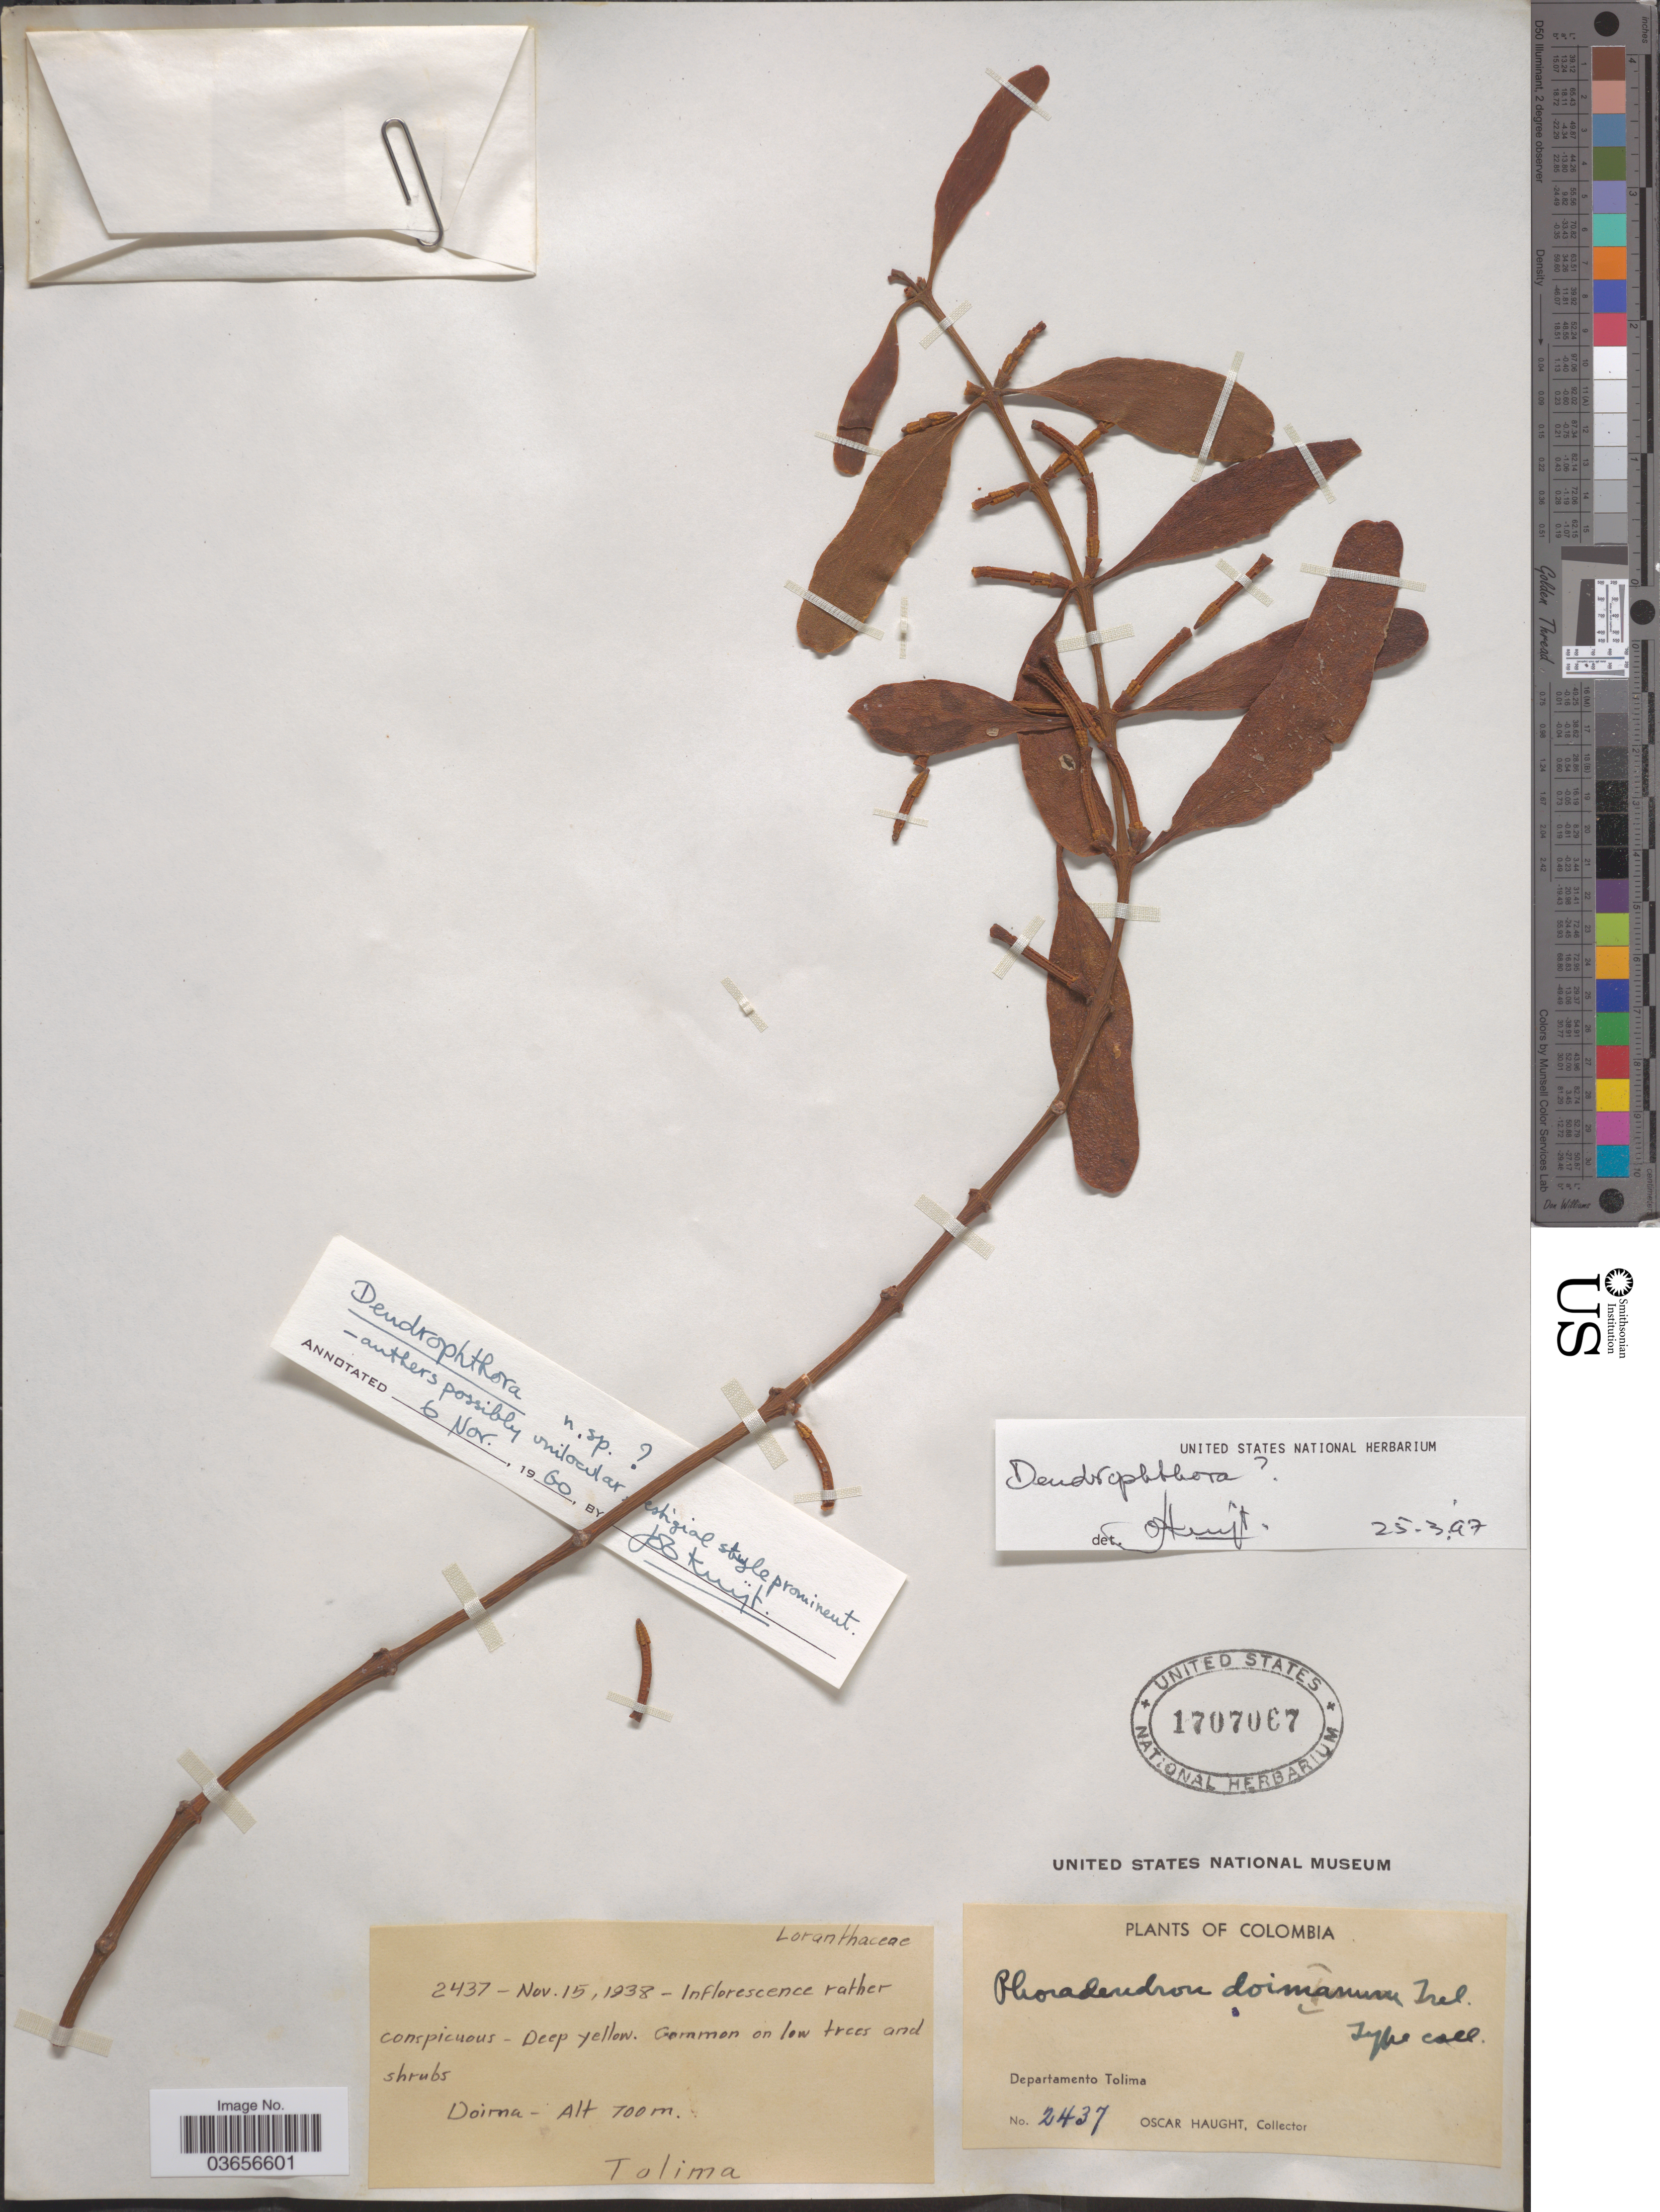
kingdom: Plantae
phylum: Tracheophyta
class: Magnoliopsida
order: Santalales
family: Viscaceae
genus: Dendrophthora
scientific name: Dendrophthora sp.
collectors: O. Haught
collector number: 2437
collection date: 1938-11-15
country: Colombia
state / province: Tolima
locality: Departamento Tolima. Doima.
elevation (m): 700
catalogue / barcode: US 1707067